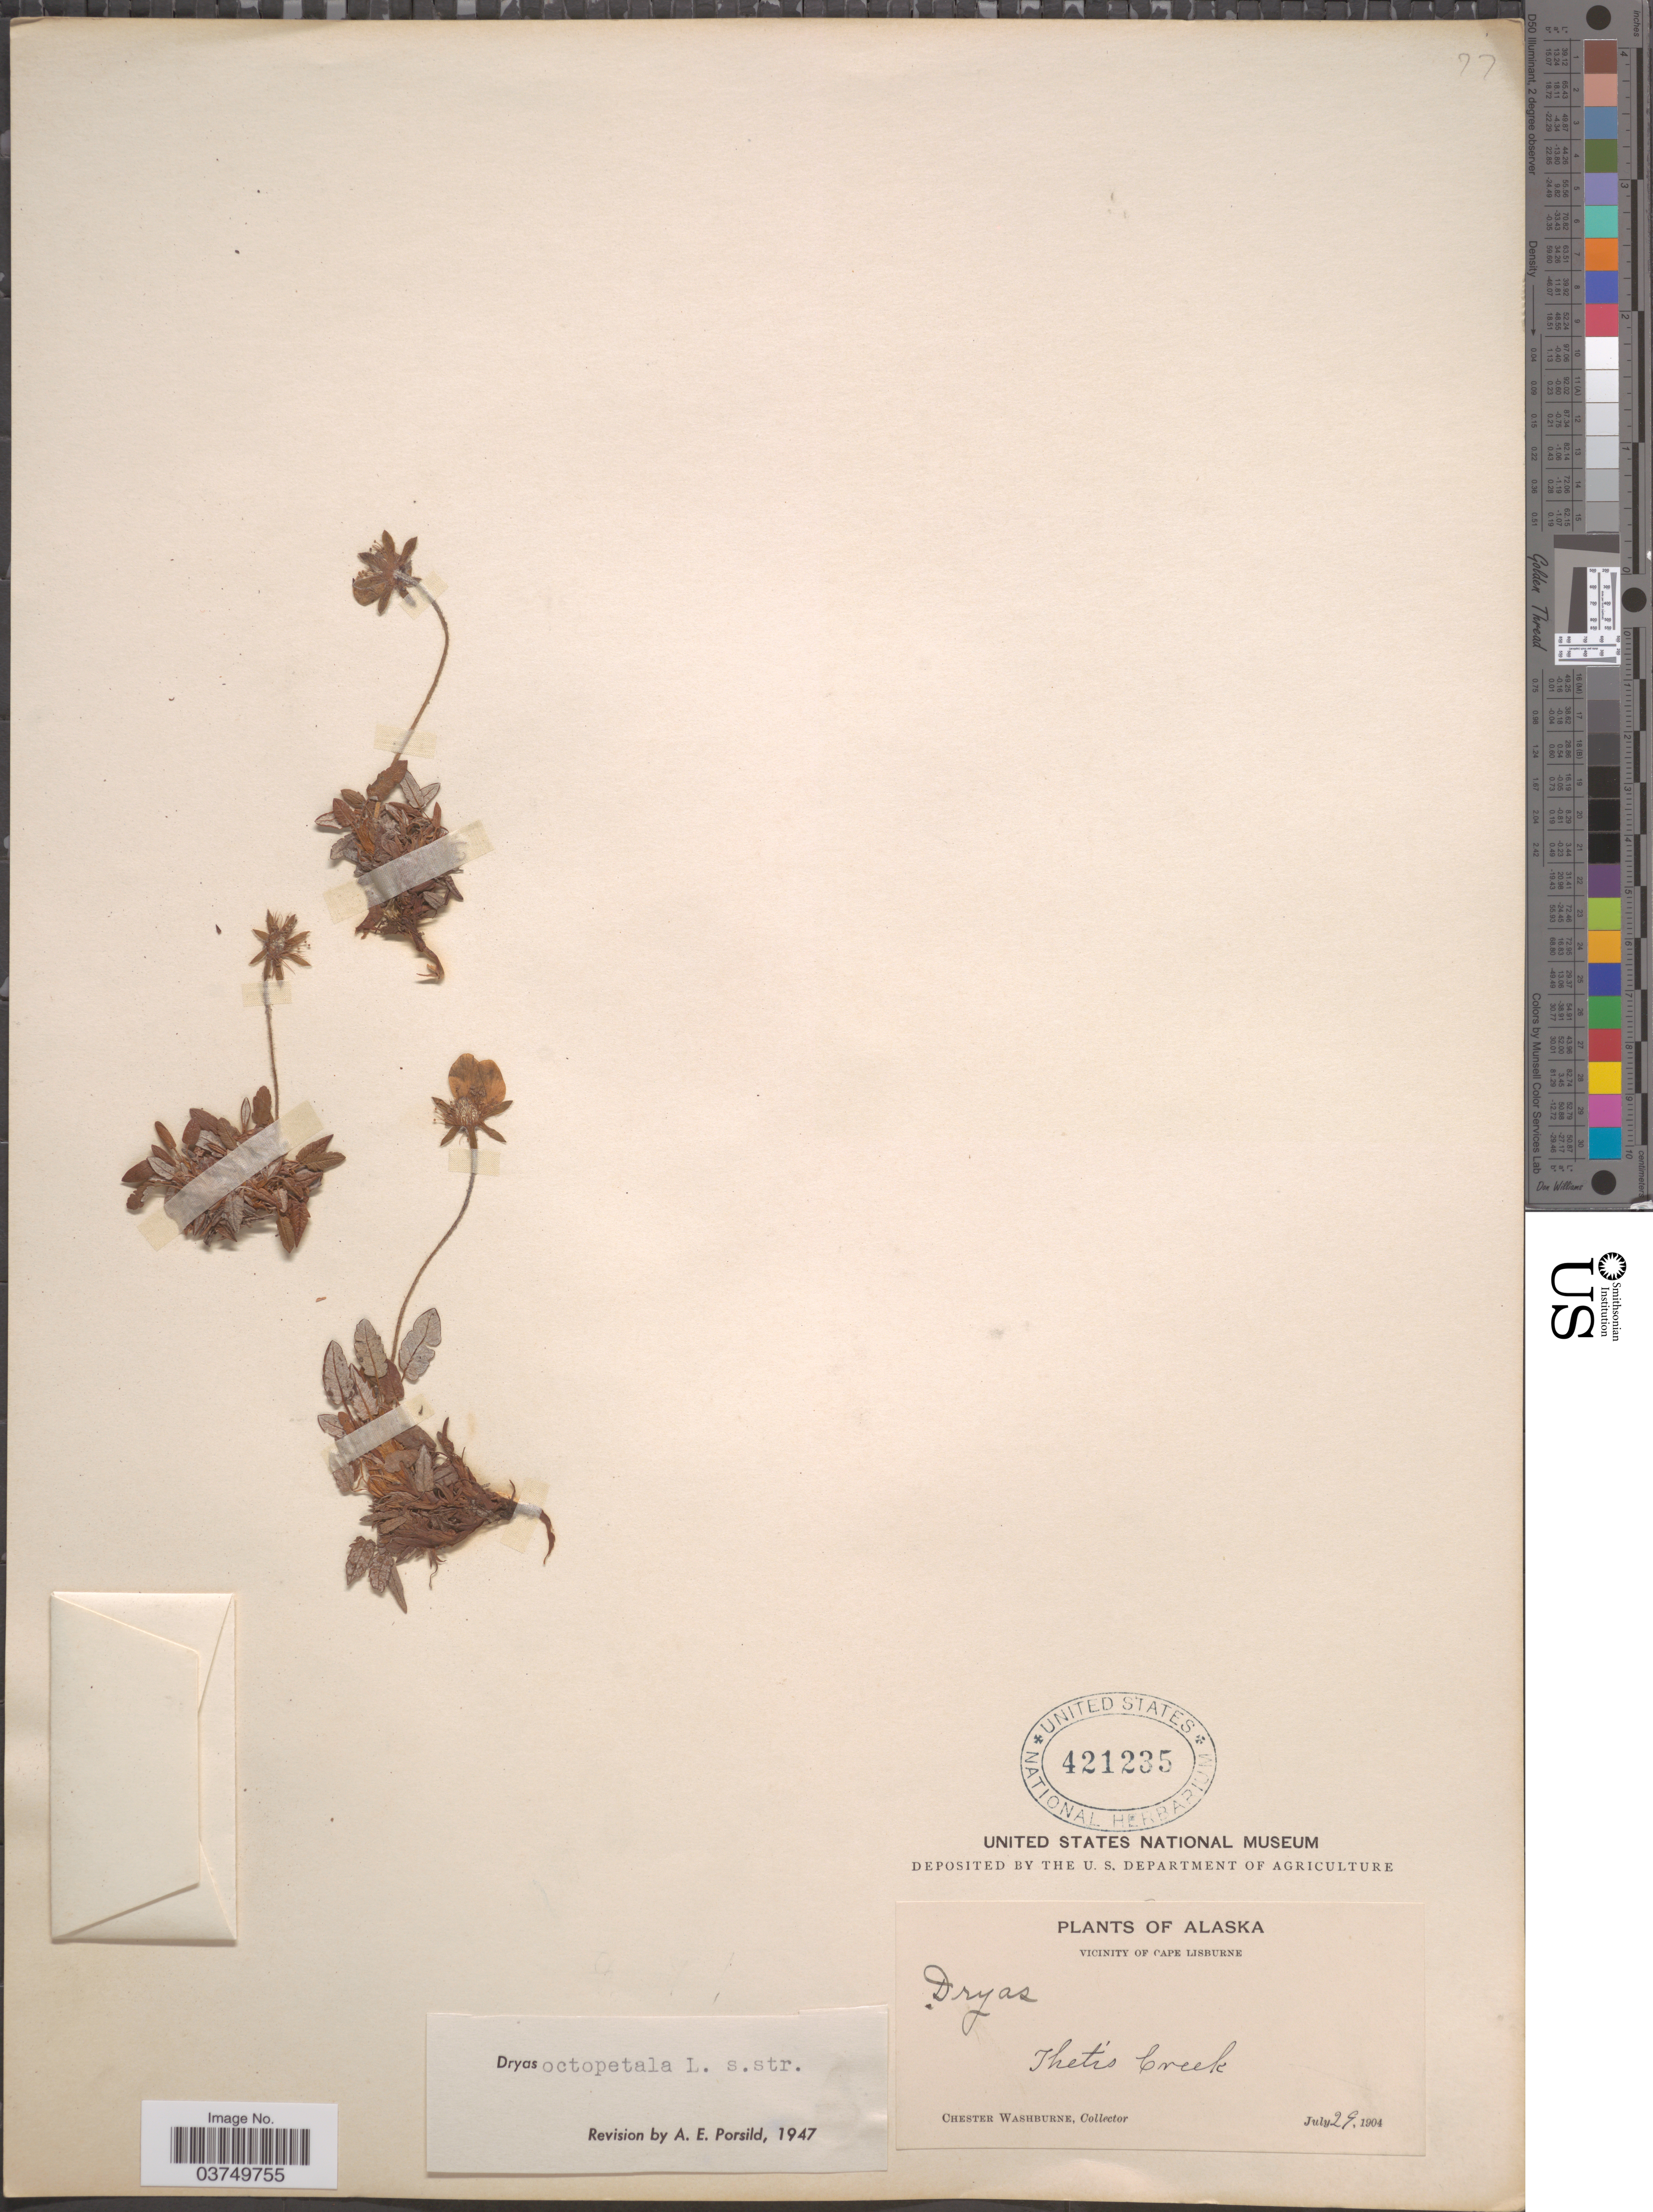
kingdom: Plantae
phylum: Tracheophyta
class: Magnoliopsida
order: Rosales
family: Rosaceae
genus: Dryas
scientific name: Dryas octopetala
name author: L.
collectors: C. Washburne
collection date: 1904-07-29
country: United States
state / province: Alaska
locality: Vicinity of Cape Lisburne. Thetis Creek.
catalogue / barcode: US 421235